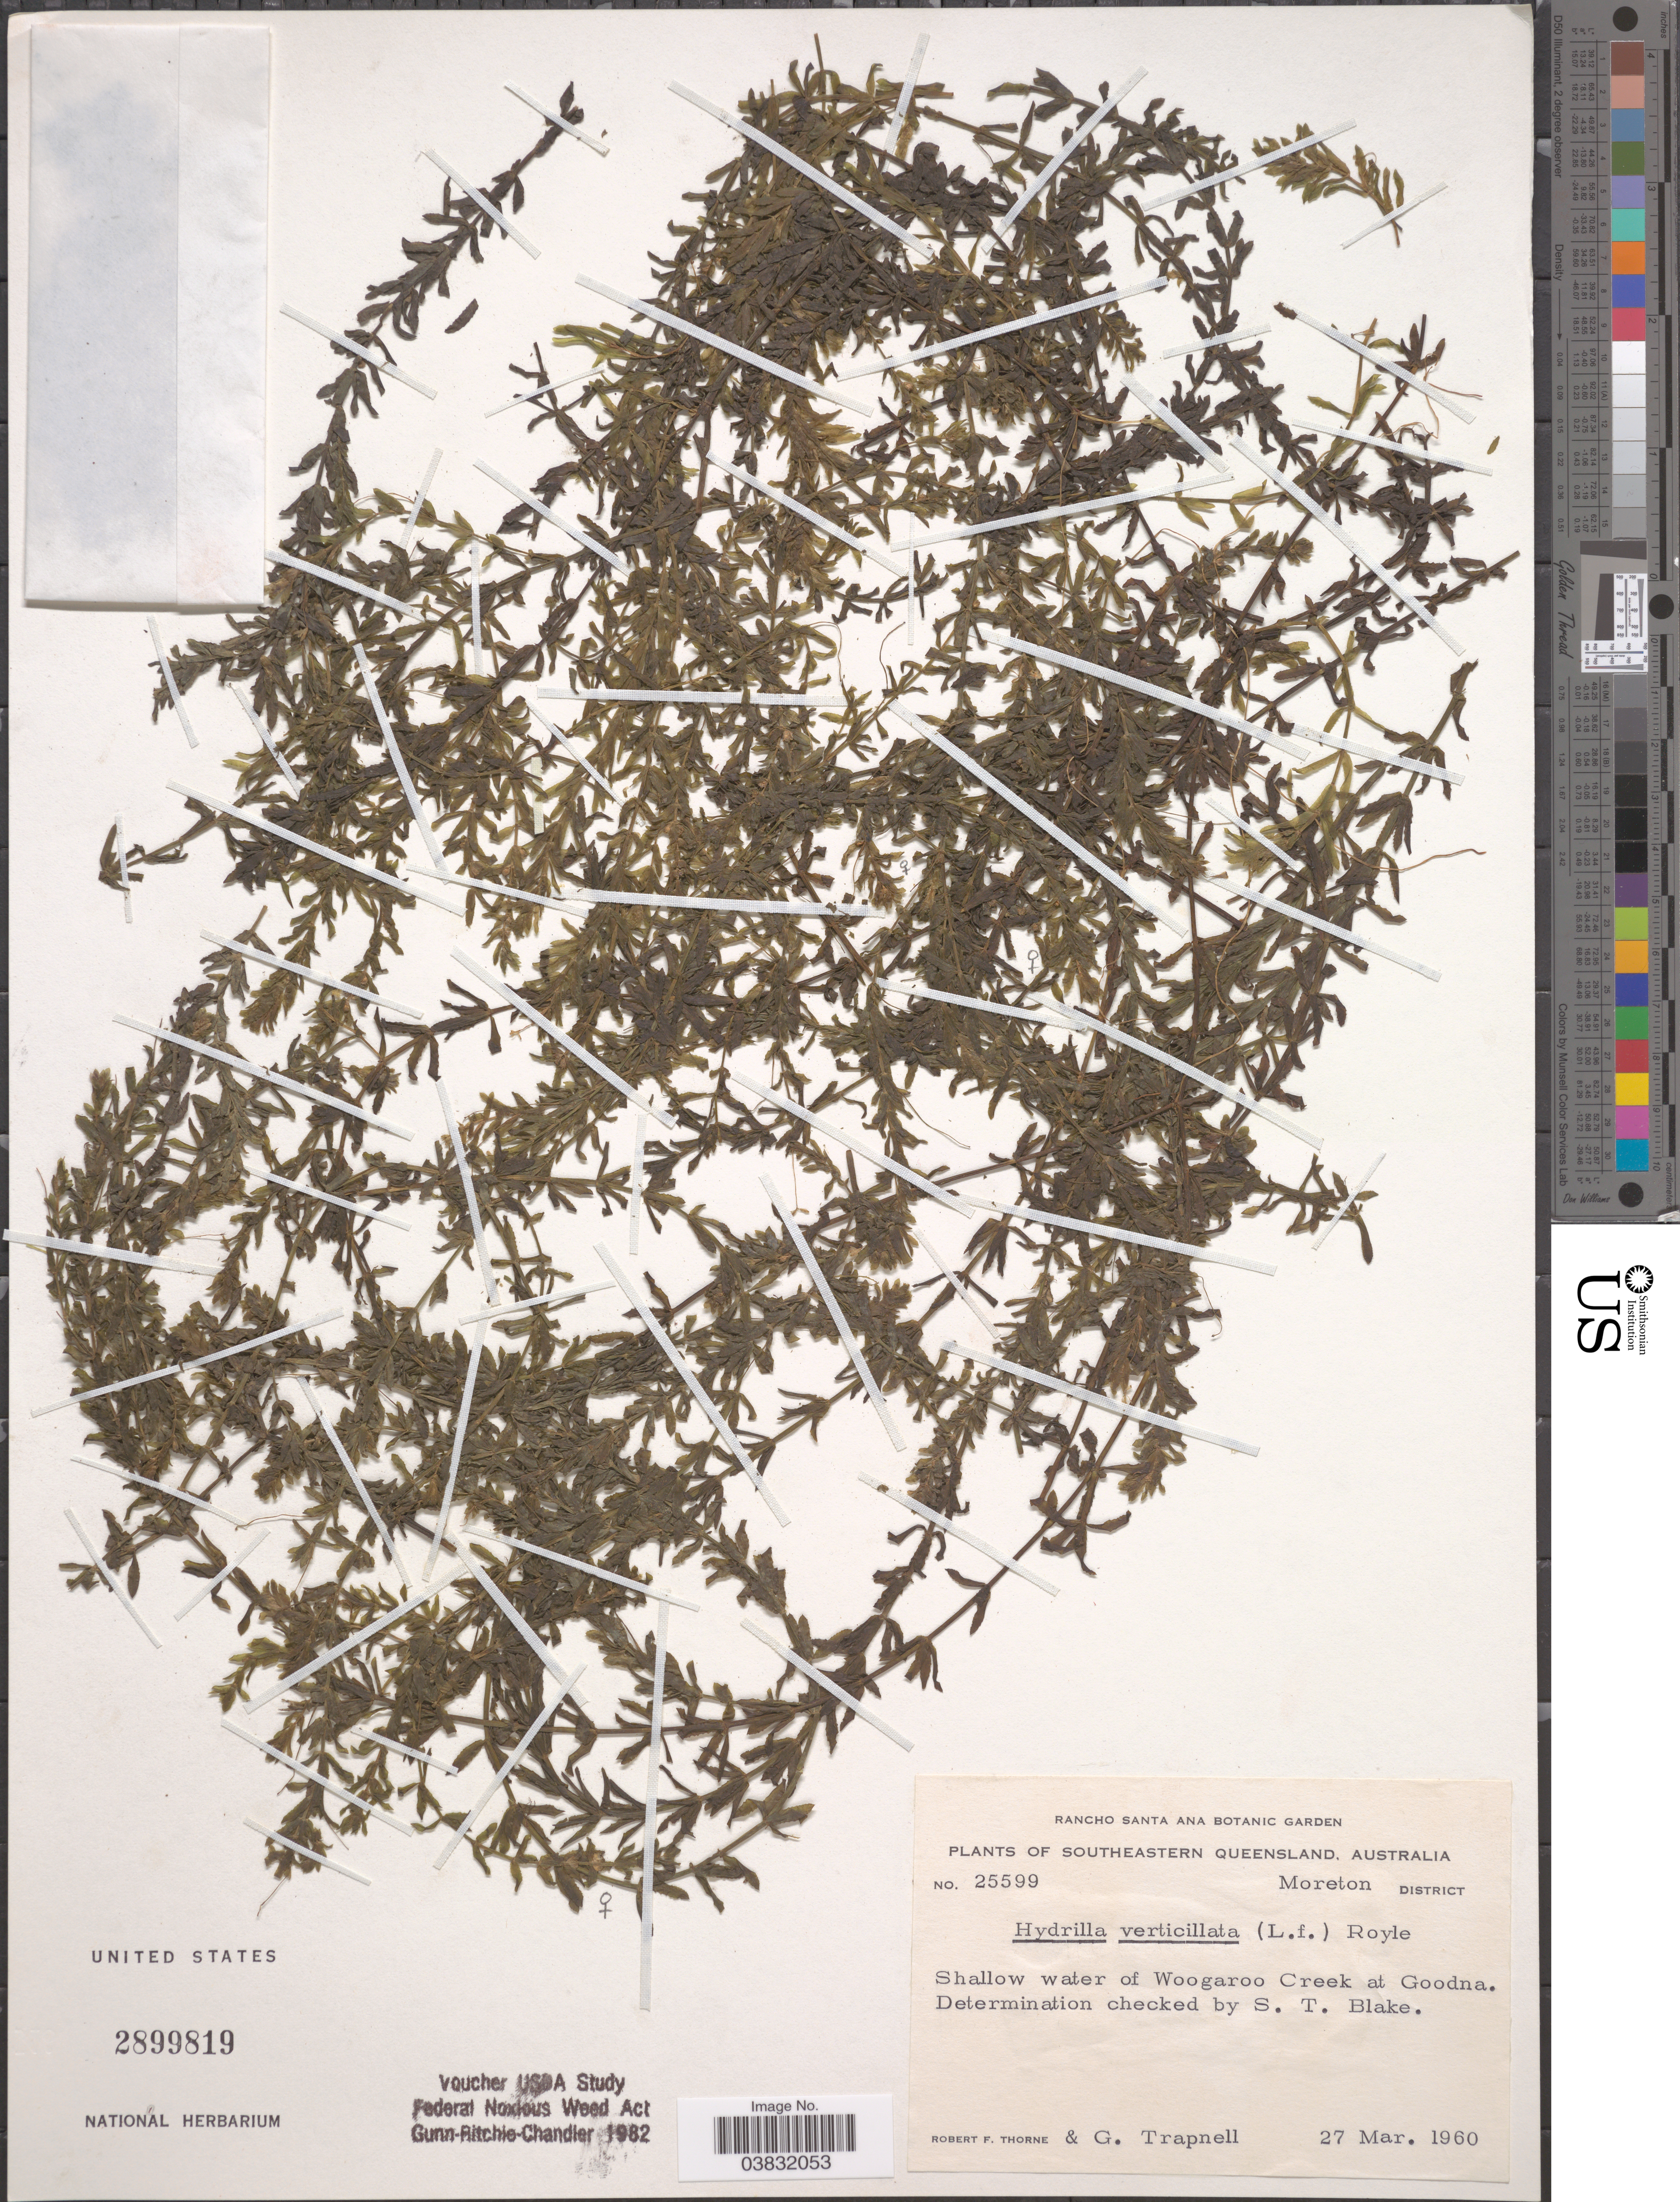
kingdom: Plantae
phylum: Tracheophyta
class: Liliopsida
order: Alismatales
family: Hydrocharitaceae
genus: Hydrilla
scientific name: Hydrilla verticillata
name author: (L. f.) Royle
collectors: R. F. Thorne & G. Trapnell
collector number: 25599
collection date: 1960-03-27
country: Australia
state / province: Queensland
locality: Southeastern Queensland. Moreton District. Shallow water of Woogaroo Creek at Goodna.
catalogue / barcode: US 2899819